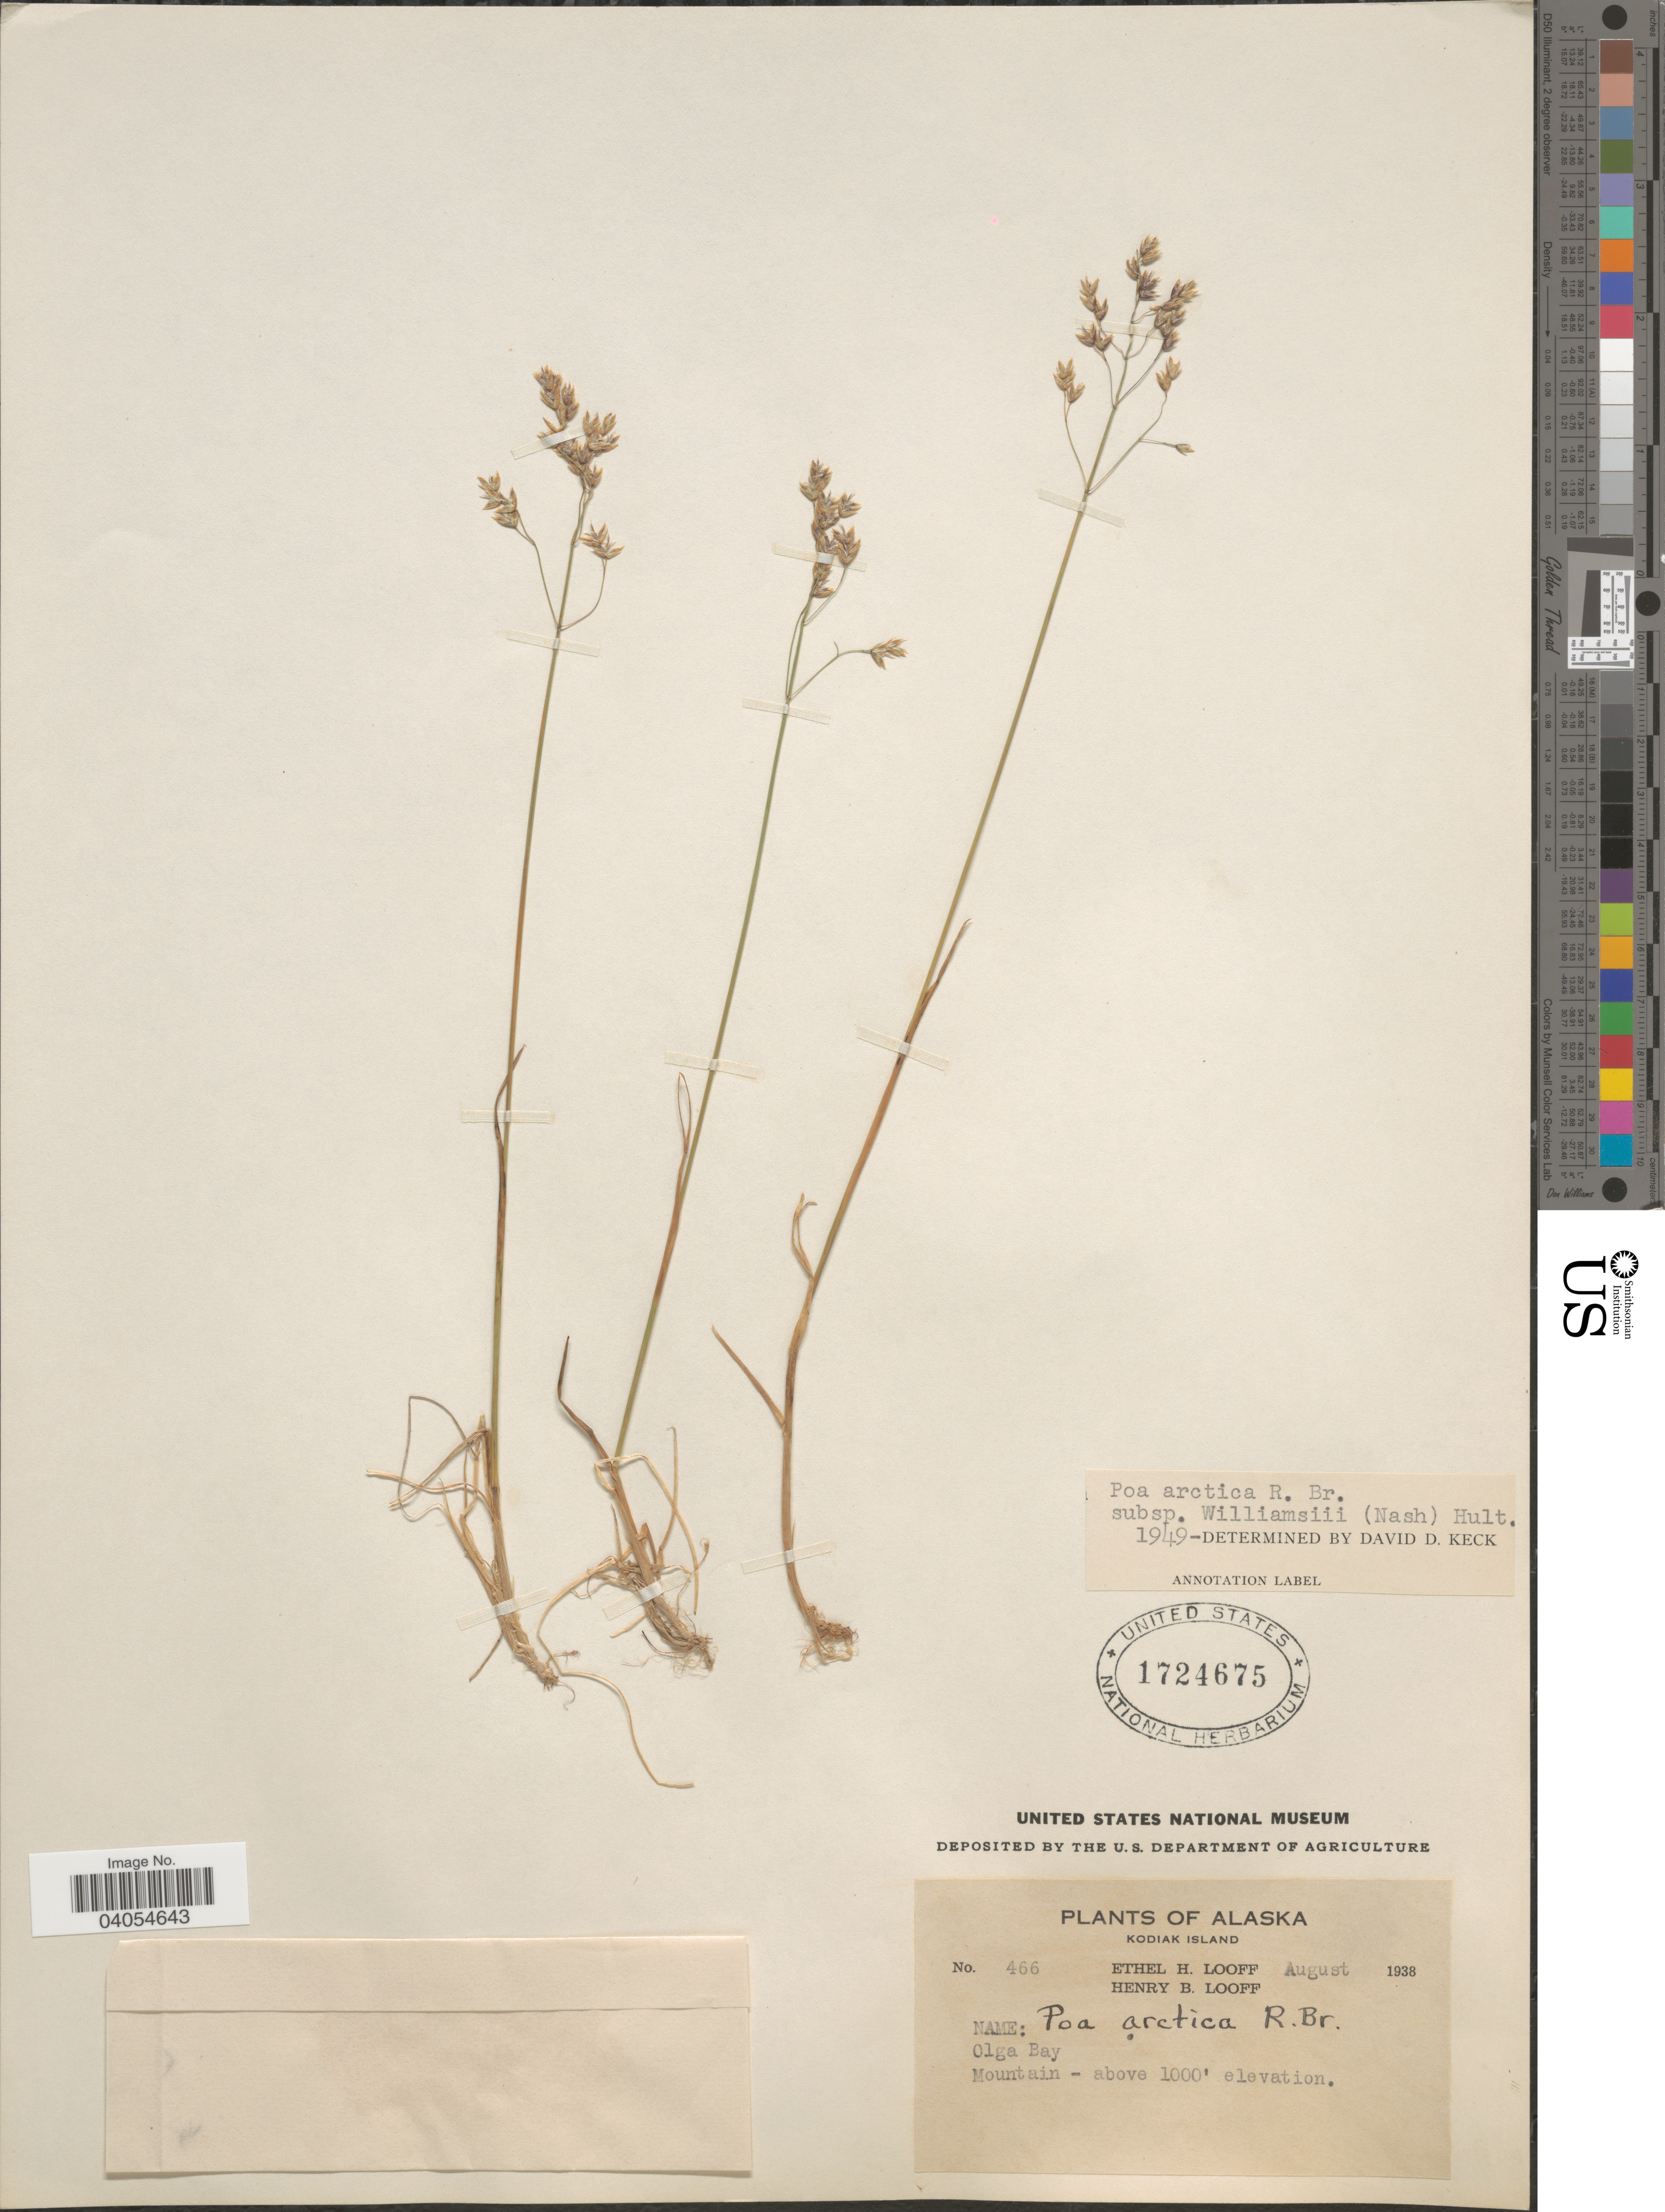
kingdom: Plantae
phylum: Tracheophyta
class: Liliopsida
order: Poales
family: Poaceae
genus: Poa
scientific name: Poa arctica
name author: R. Br.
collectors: E. Looff & H. Looff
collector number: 466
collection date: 1938-08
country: United States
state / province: Alaska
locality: Kodiak Island. Olga Bay. Mountain.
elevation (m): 305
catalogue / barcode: US 1724675